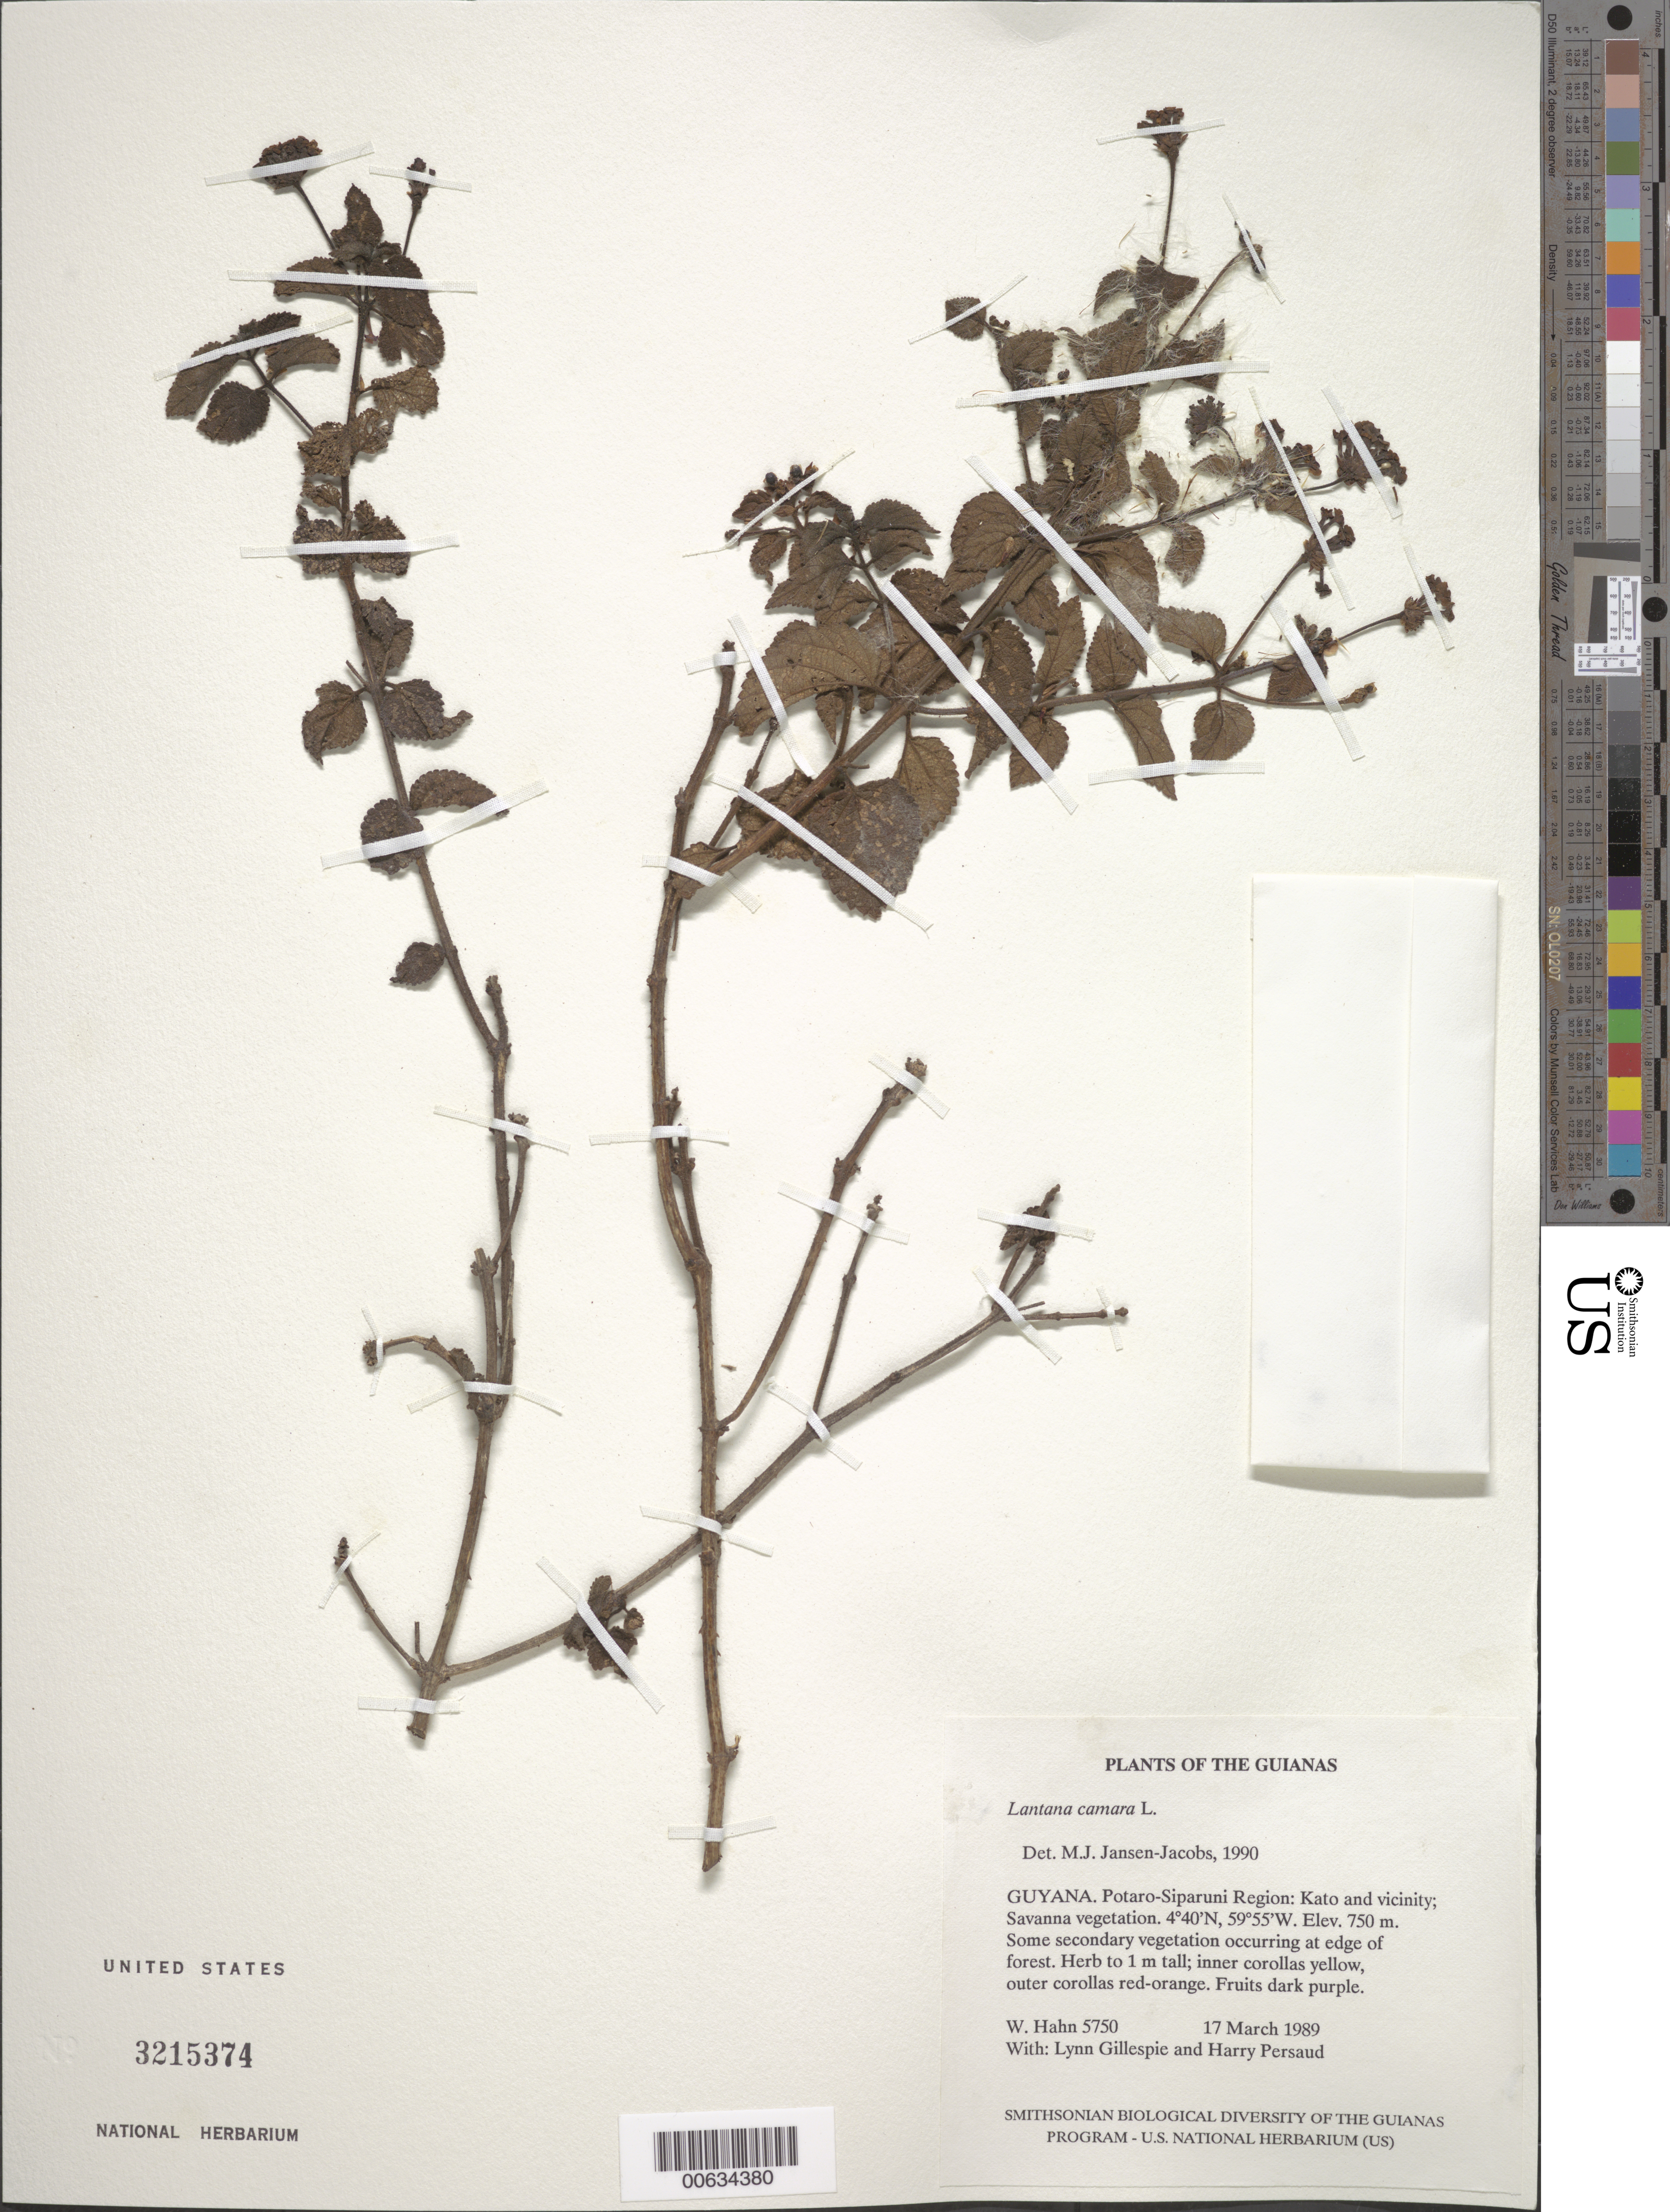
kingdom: Plantae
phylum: Tracheophyta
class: Magnoliopsida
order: Lamiales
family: Verbenaceae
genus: Lantana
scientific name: Lantana camara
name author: L.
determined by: Jansen-Jacobs, M. J., (U), Nationaal Herbarium Nederland, Utrecht University branch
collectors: W. Hahn, L. J. Gillespie & H. Persaud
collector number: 5750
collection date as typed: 17 March 1989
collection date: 1989-03-17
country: Guyana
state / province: Potaro-Siparuni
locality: Kato and vicinity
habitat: Savanna vegetation. Some secondary vegetation occurring at edge of forest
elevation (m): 750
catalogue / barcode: US 3215374